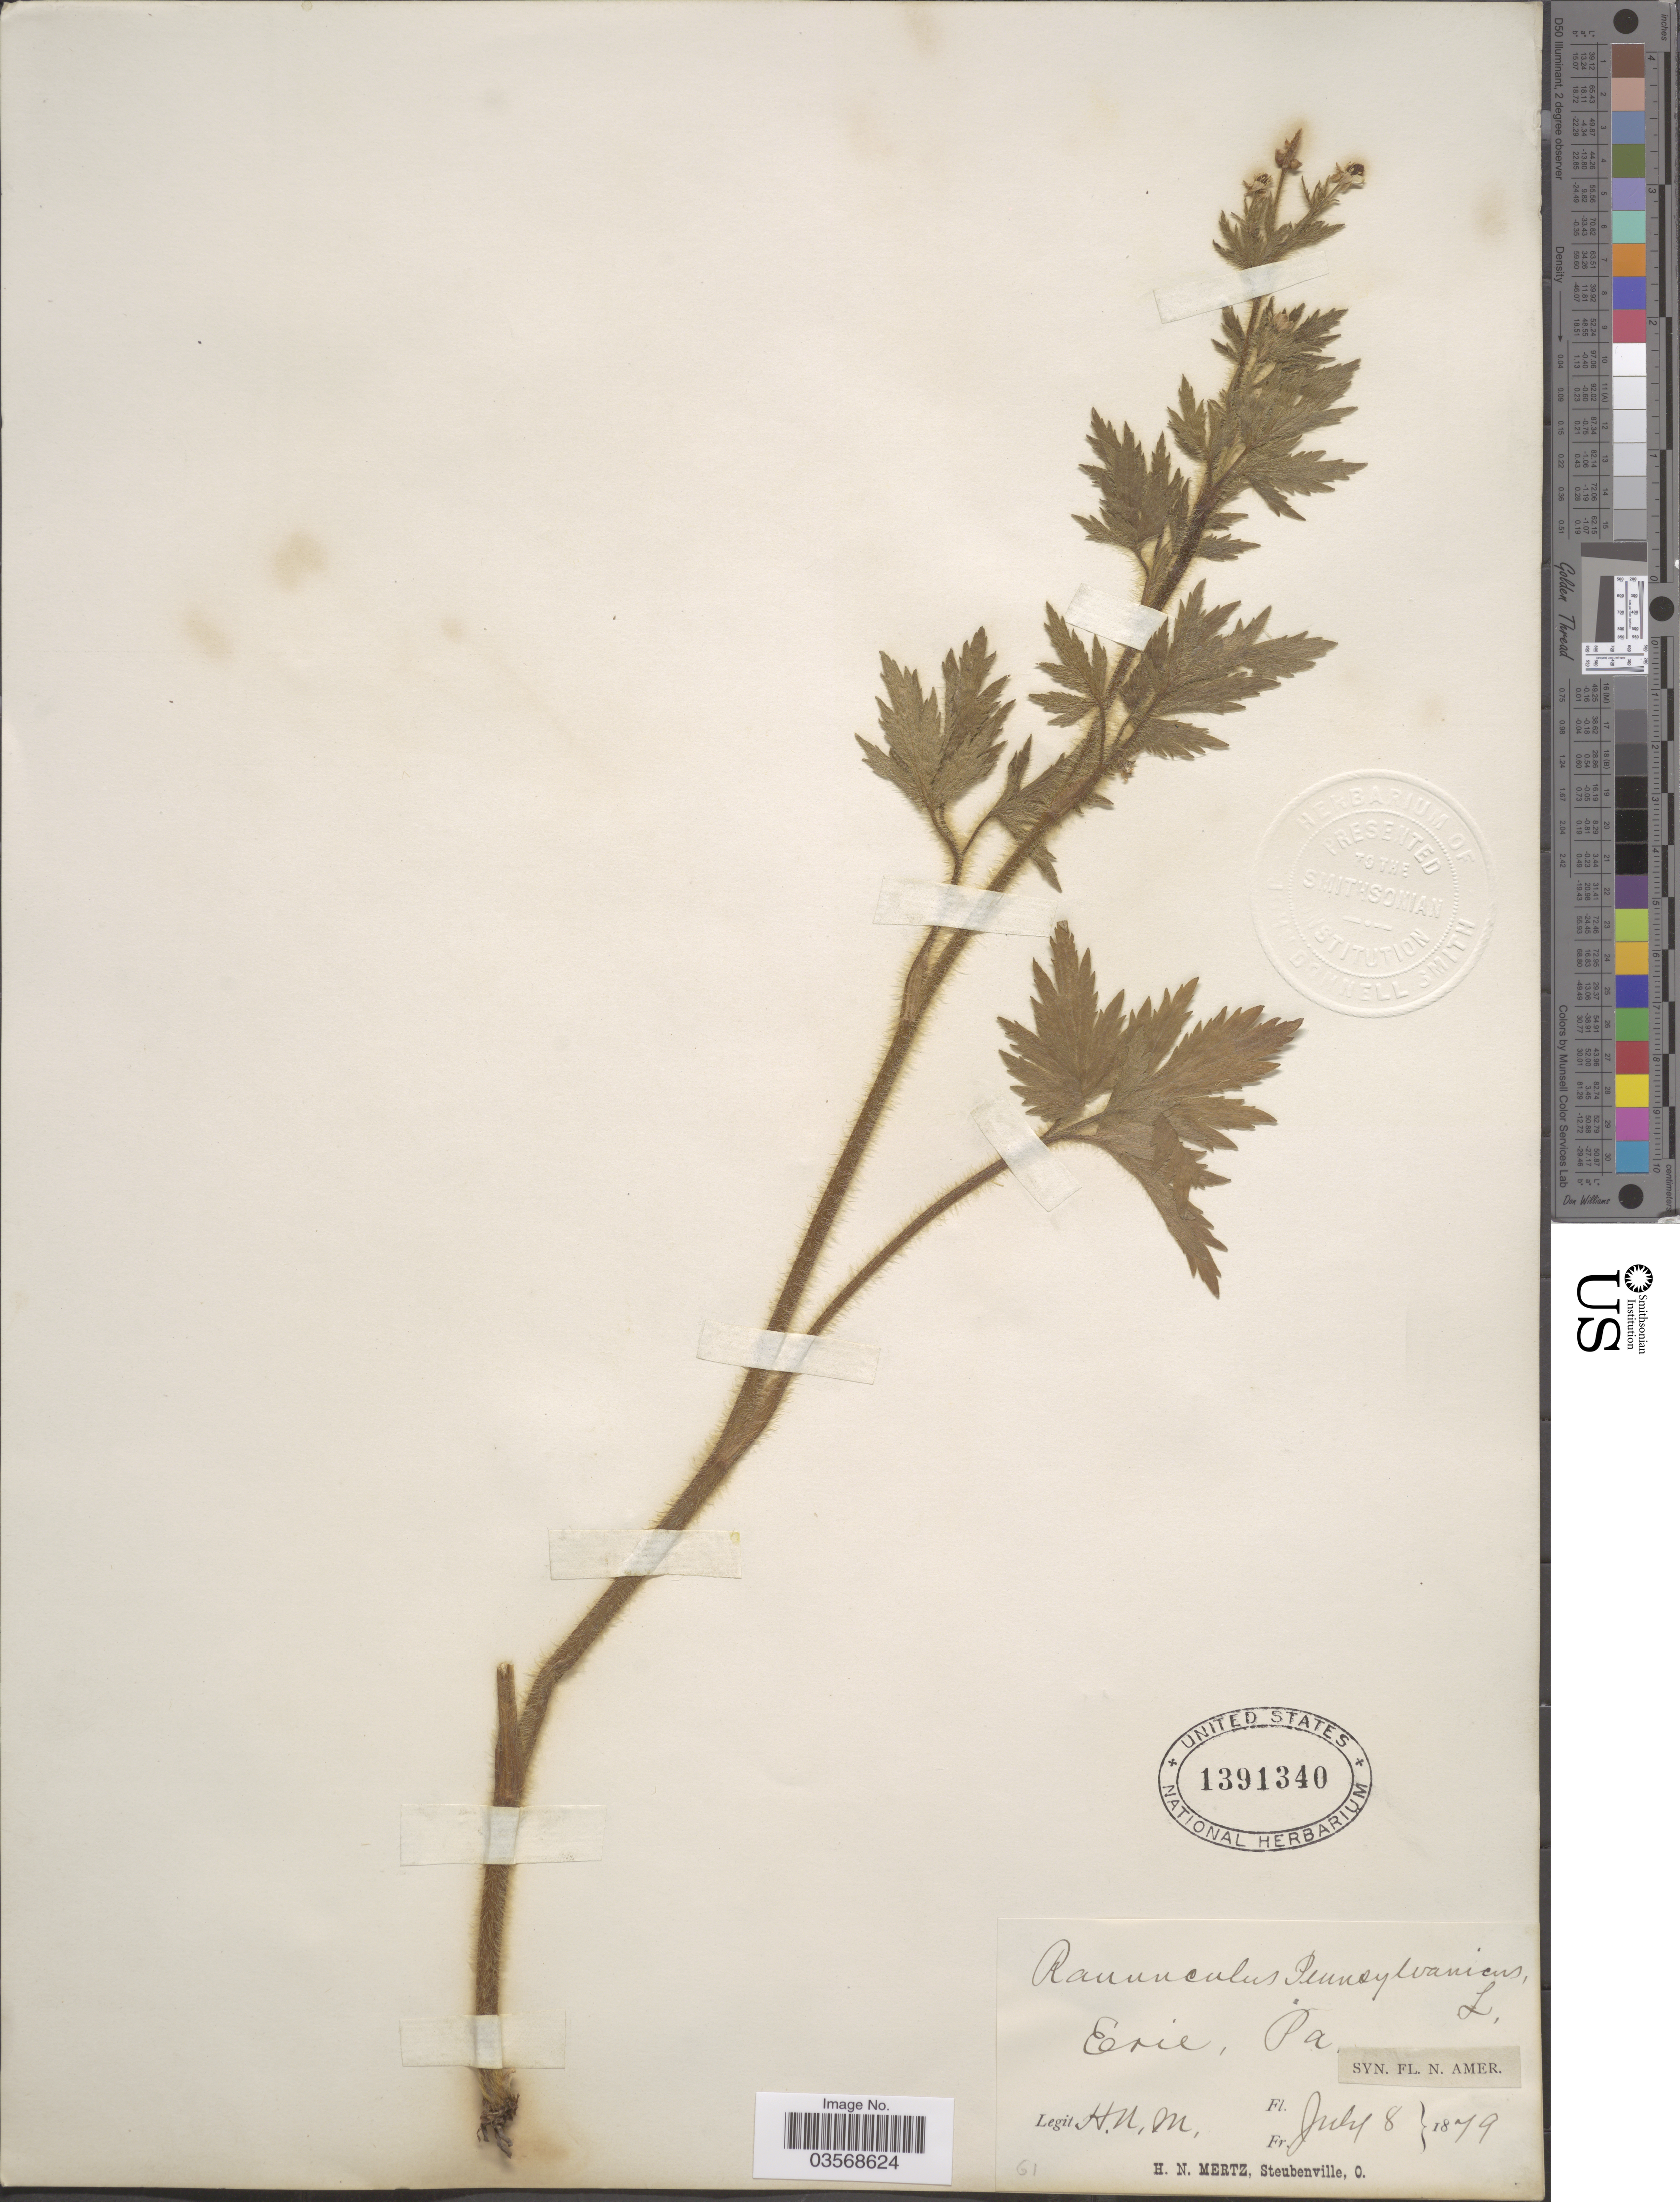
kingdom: Plantae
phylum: Tracheophyta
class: Magnoliopsida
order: Ranunculales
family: Ranunculaceae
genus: Ranunculus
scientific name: Ranunculus pensylvanicus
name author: L. f.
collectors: H. Mertz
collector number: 61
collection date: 1879-07-08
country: United States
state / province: Pennsylvania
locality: Erie.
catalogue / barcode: US 1391340